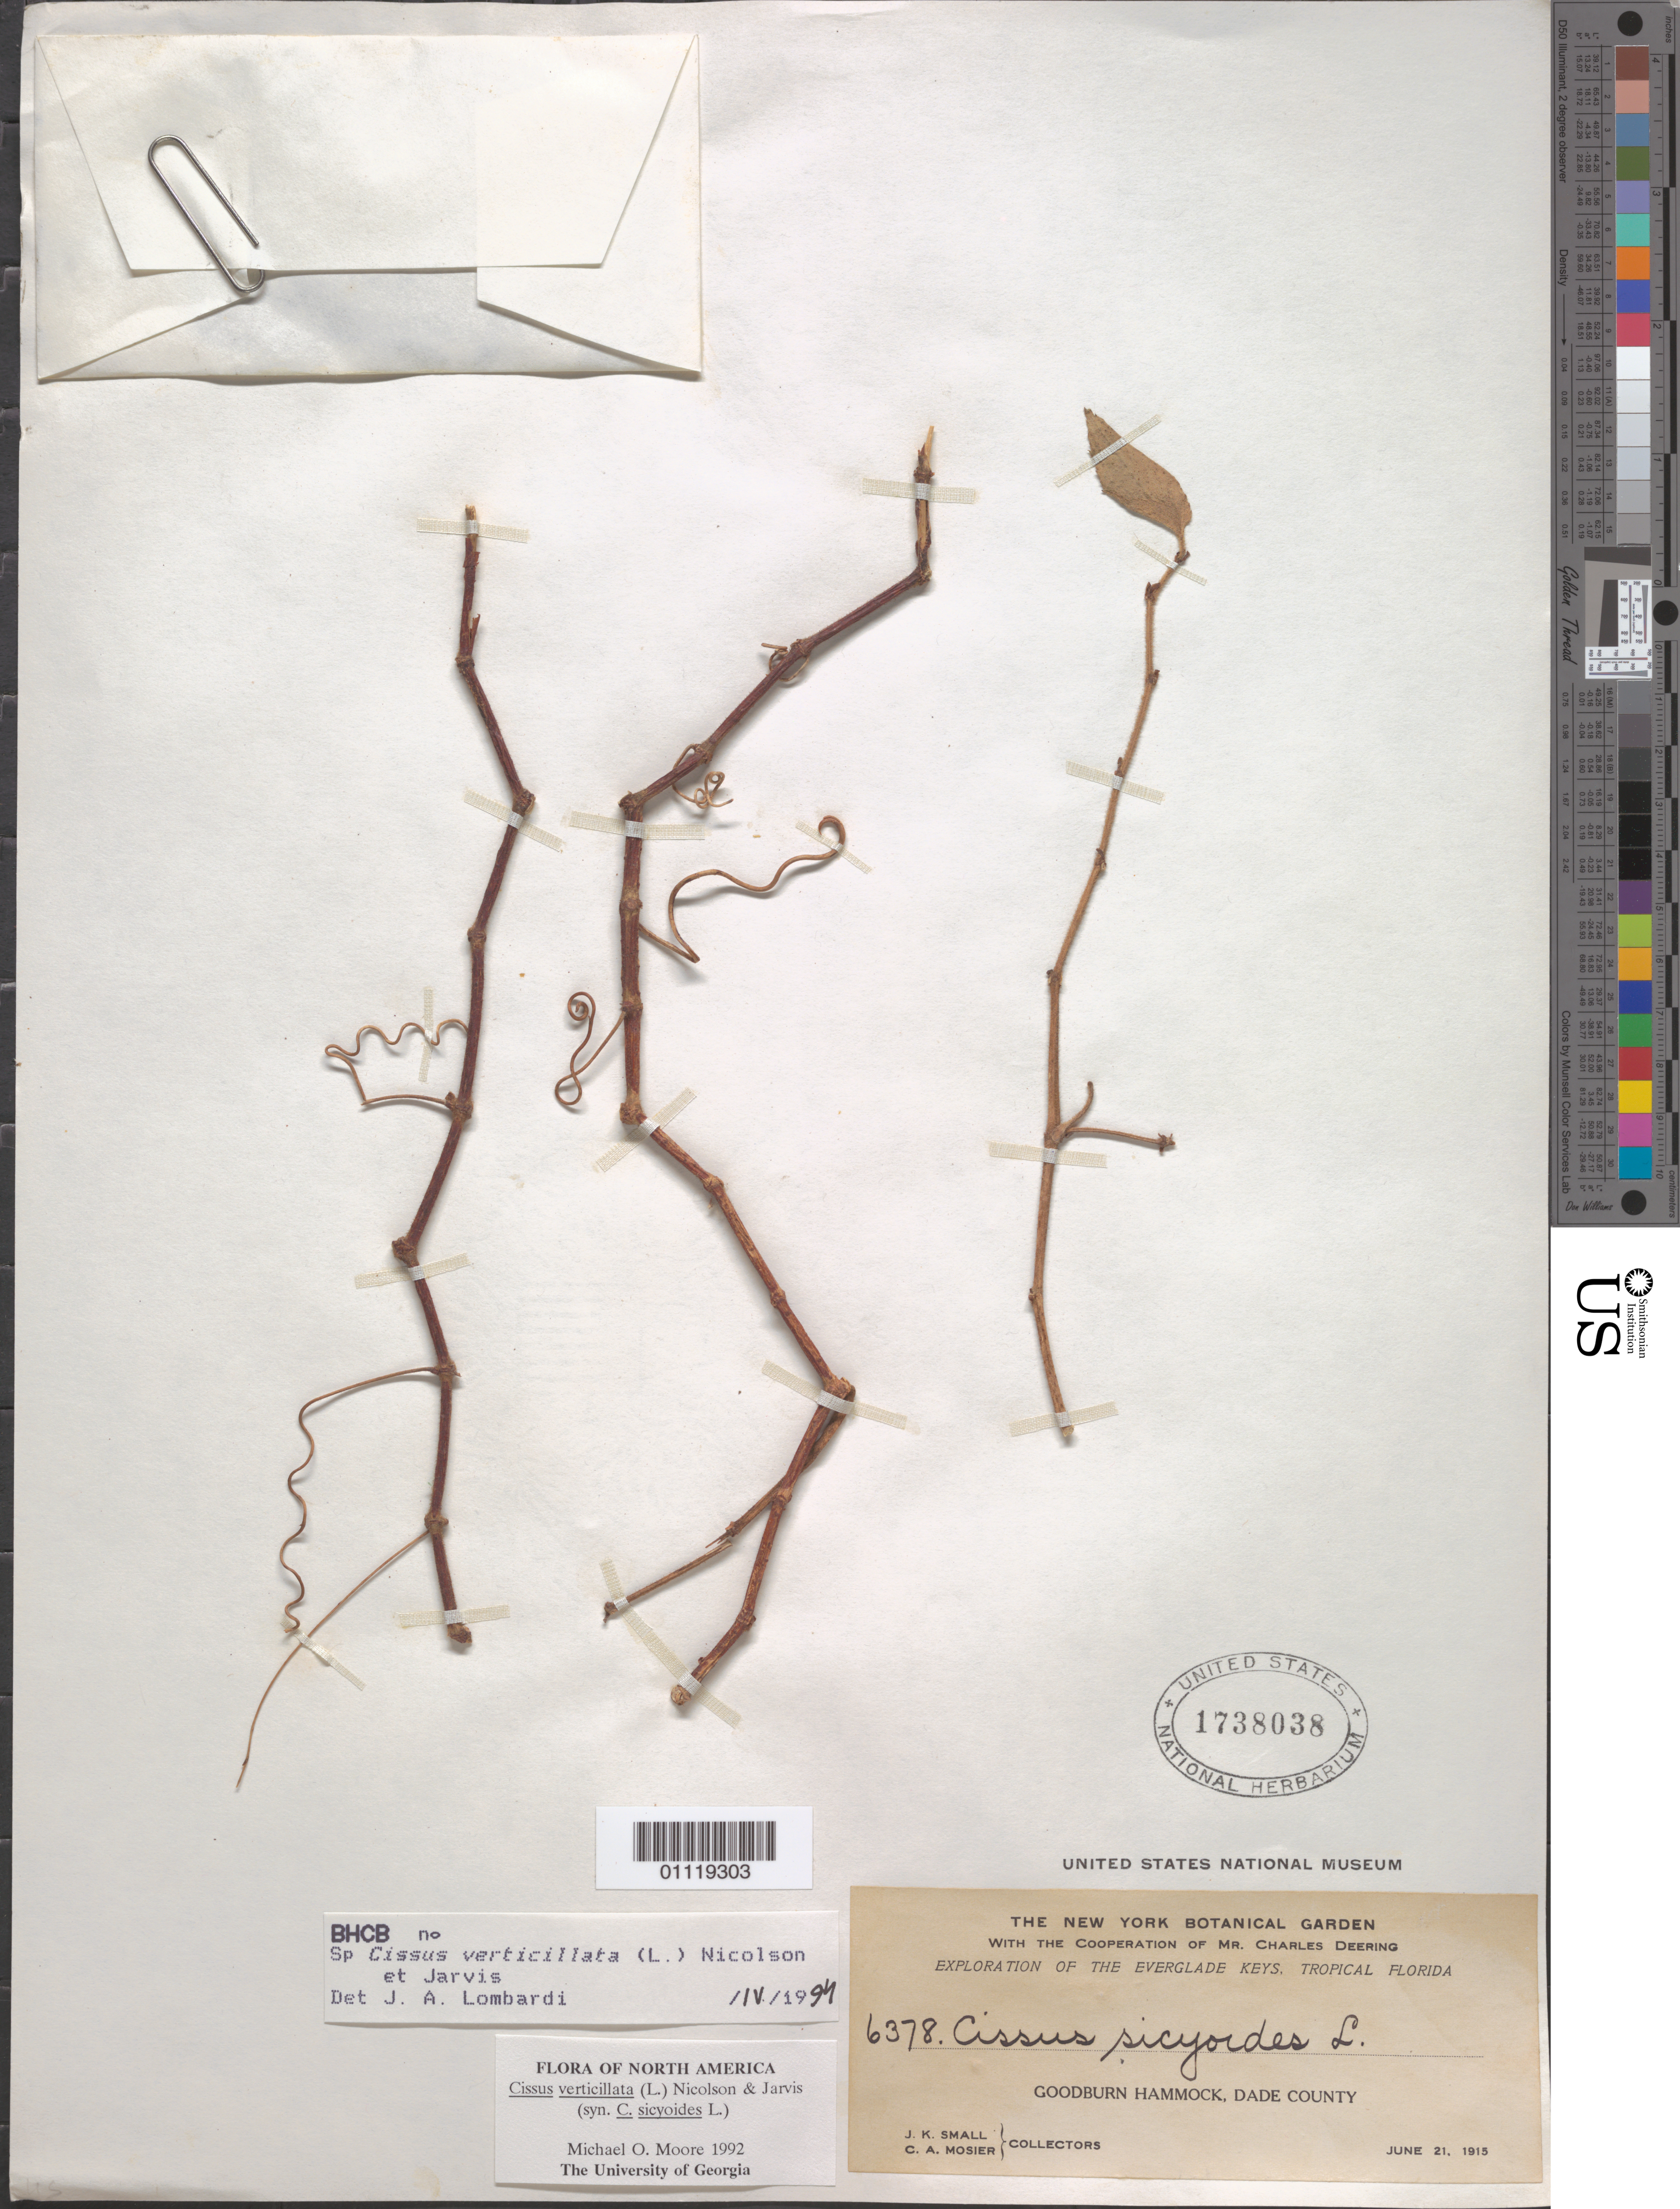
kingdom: Plantae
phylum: Tracheophyta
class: Magnoliopsida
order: Vitales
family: Vitaceae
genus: Cissus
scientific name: Cissus verticillata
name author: (L.) Nicolson & C.E. Jarvis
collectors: J. K. Small & C. A. Mosier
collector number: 6378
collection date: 1915-06-21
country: United States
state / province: Florida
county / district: Dade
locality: Goodburn Hammock.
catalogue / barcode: US 1738038